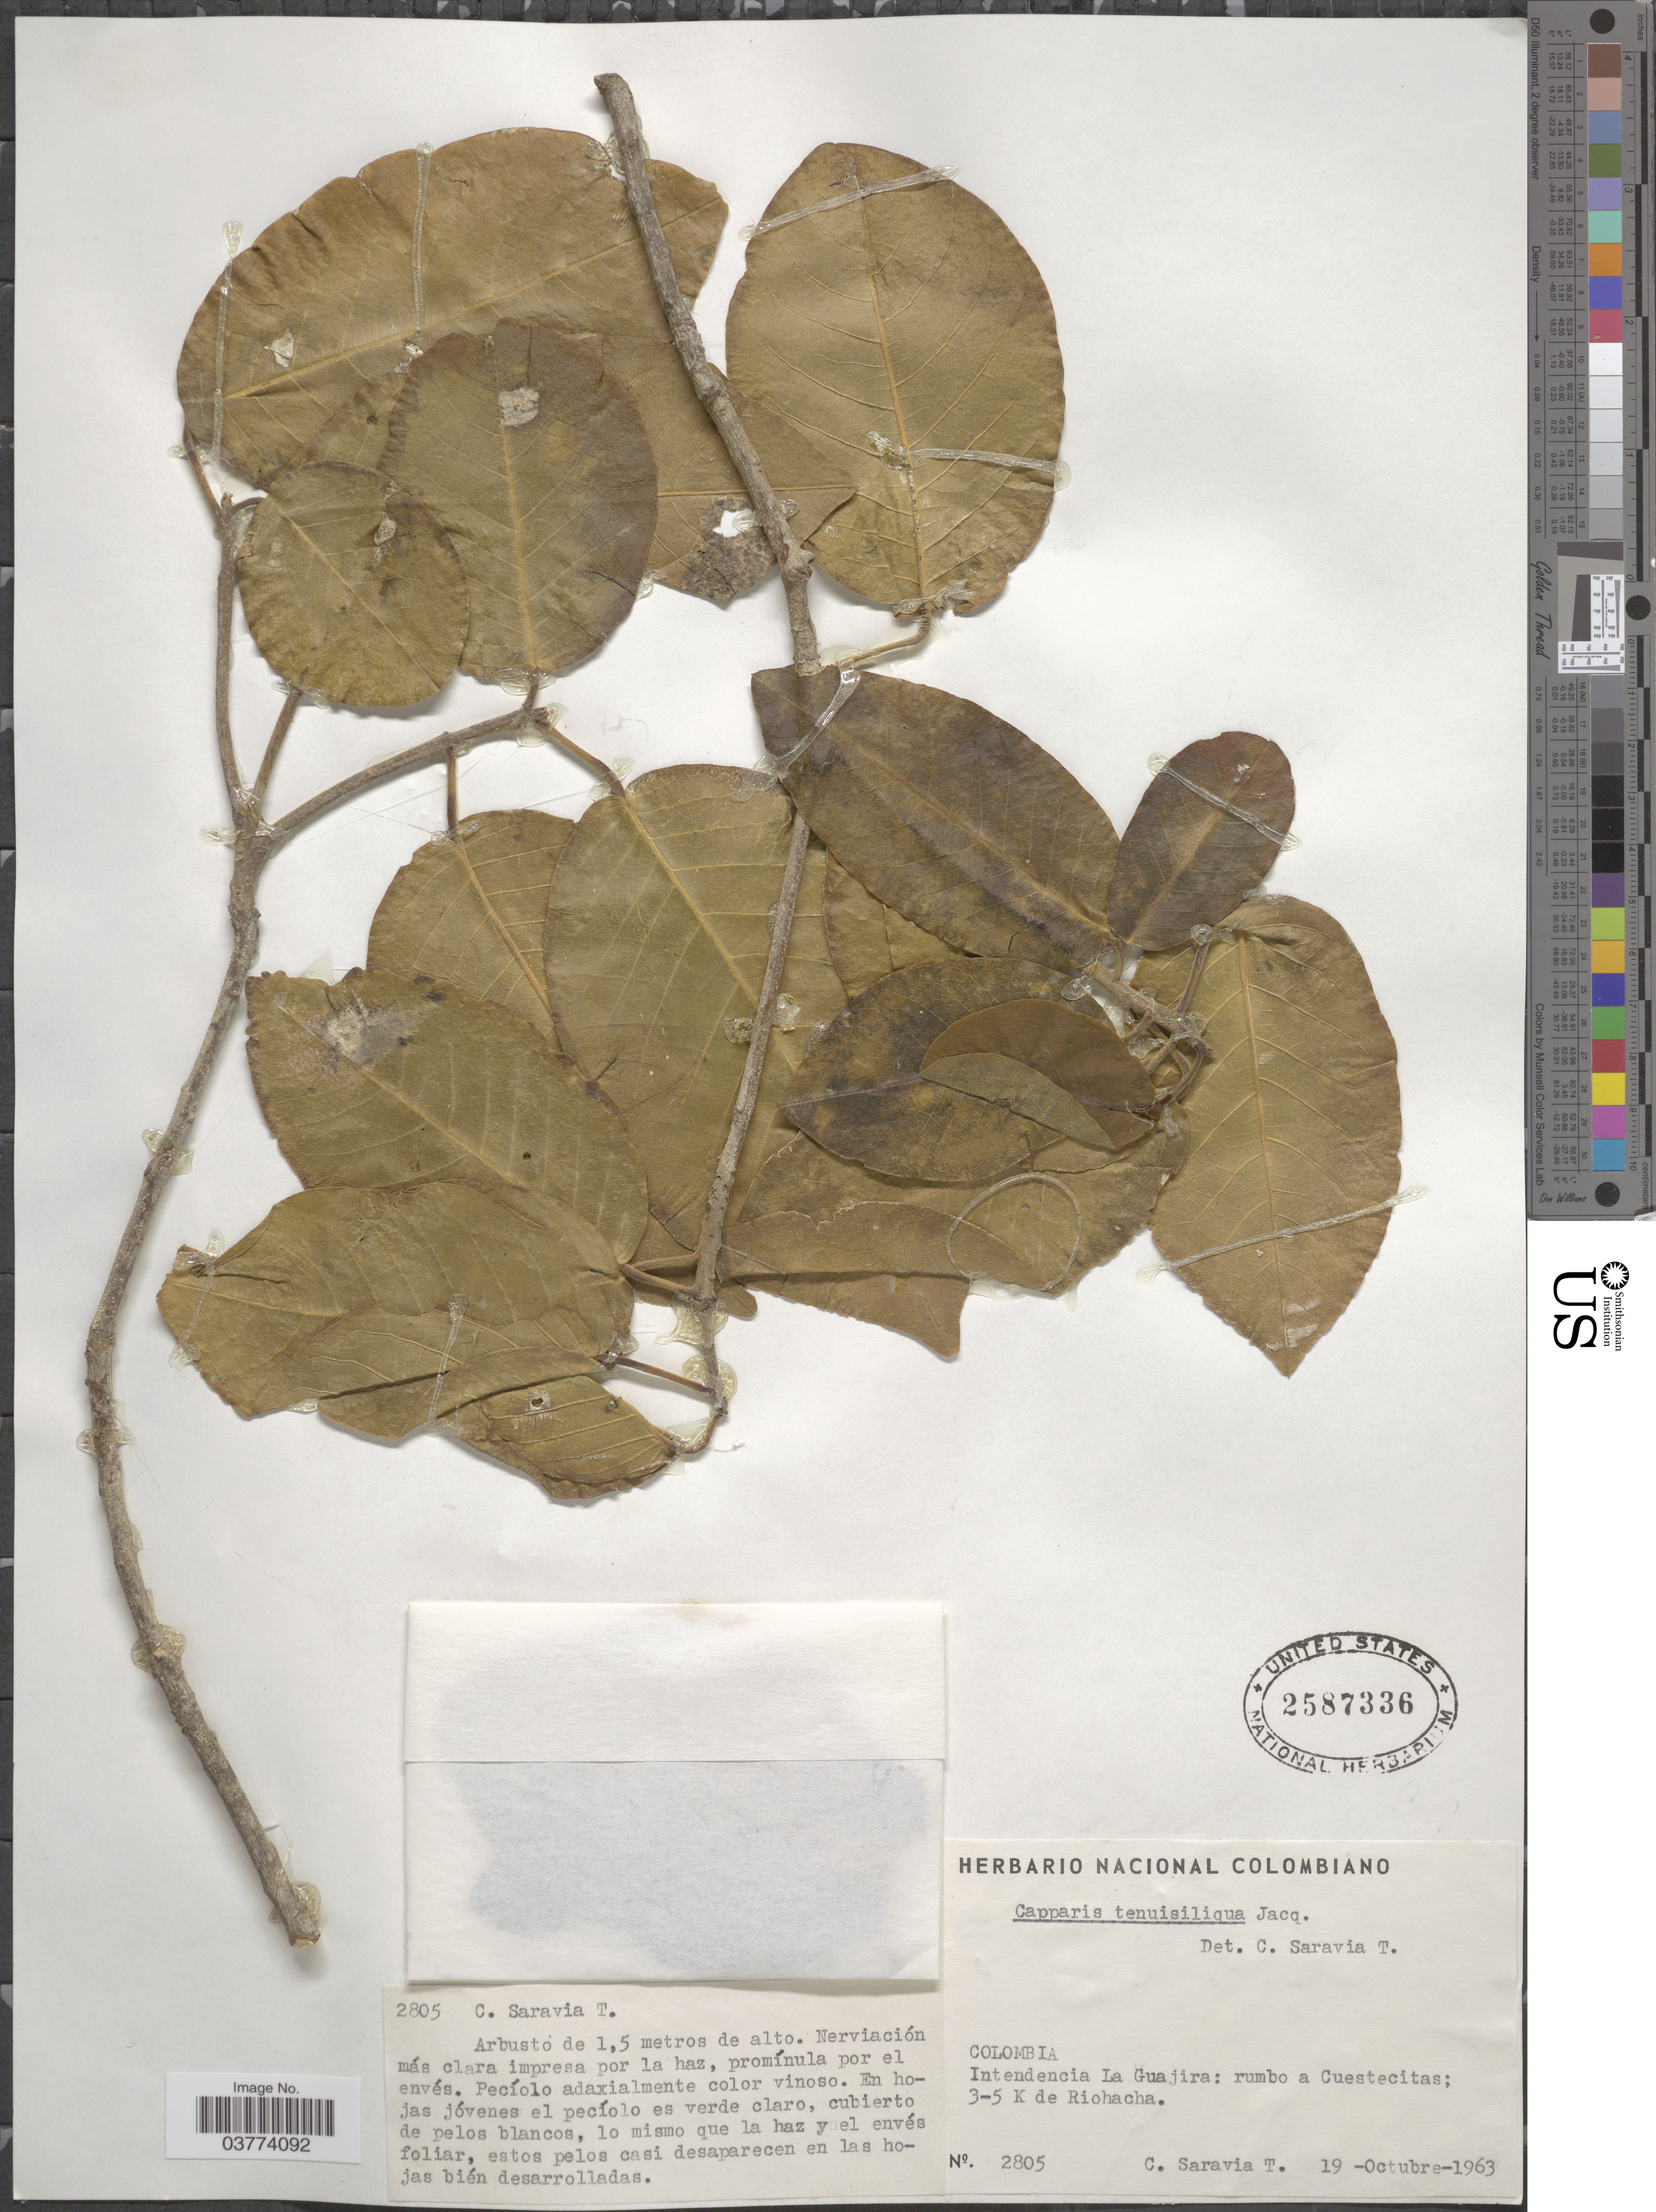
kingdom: Plantae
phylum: Tracheophyta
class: Magnoliopsida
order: Brassicales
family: Capparaceae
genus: Monilicarpa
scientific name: Monilicarpa tenuisiliqua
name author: (Jacq.) Cornejo & Iltis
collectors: C. Saravia T.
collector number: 2805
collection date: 1963-10-19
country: Colombia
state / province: La Guajira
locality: Intendencia La Guajira: rumbo a Cuestecitas; 3-5 K de Riohacha.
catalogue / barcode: US 2587336